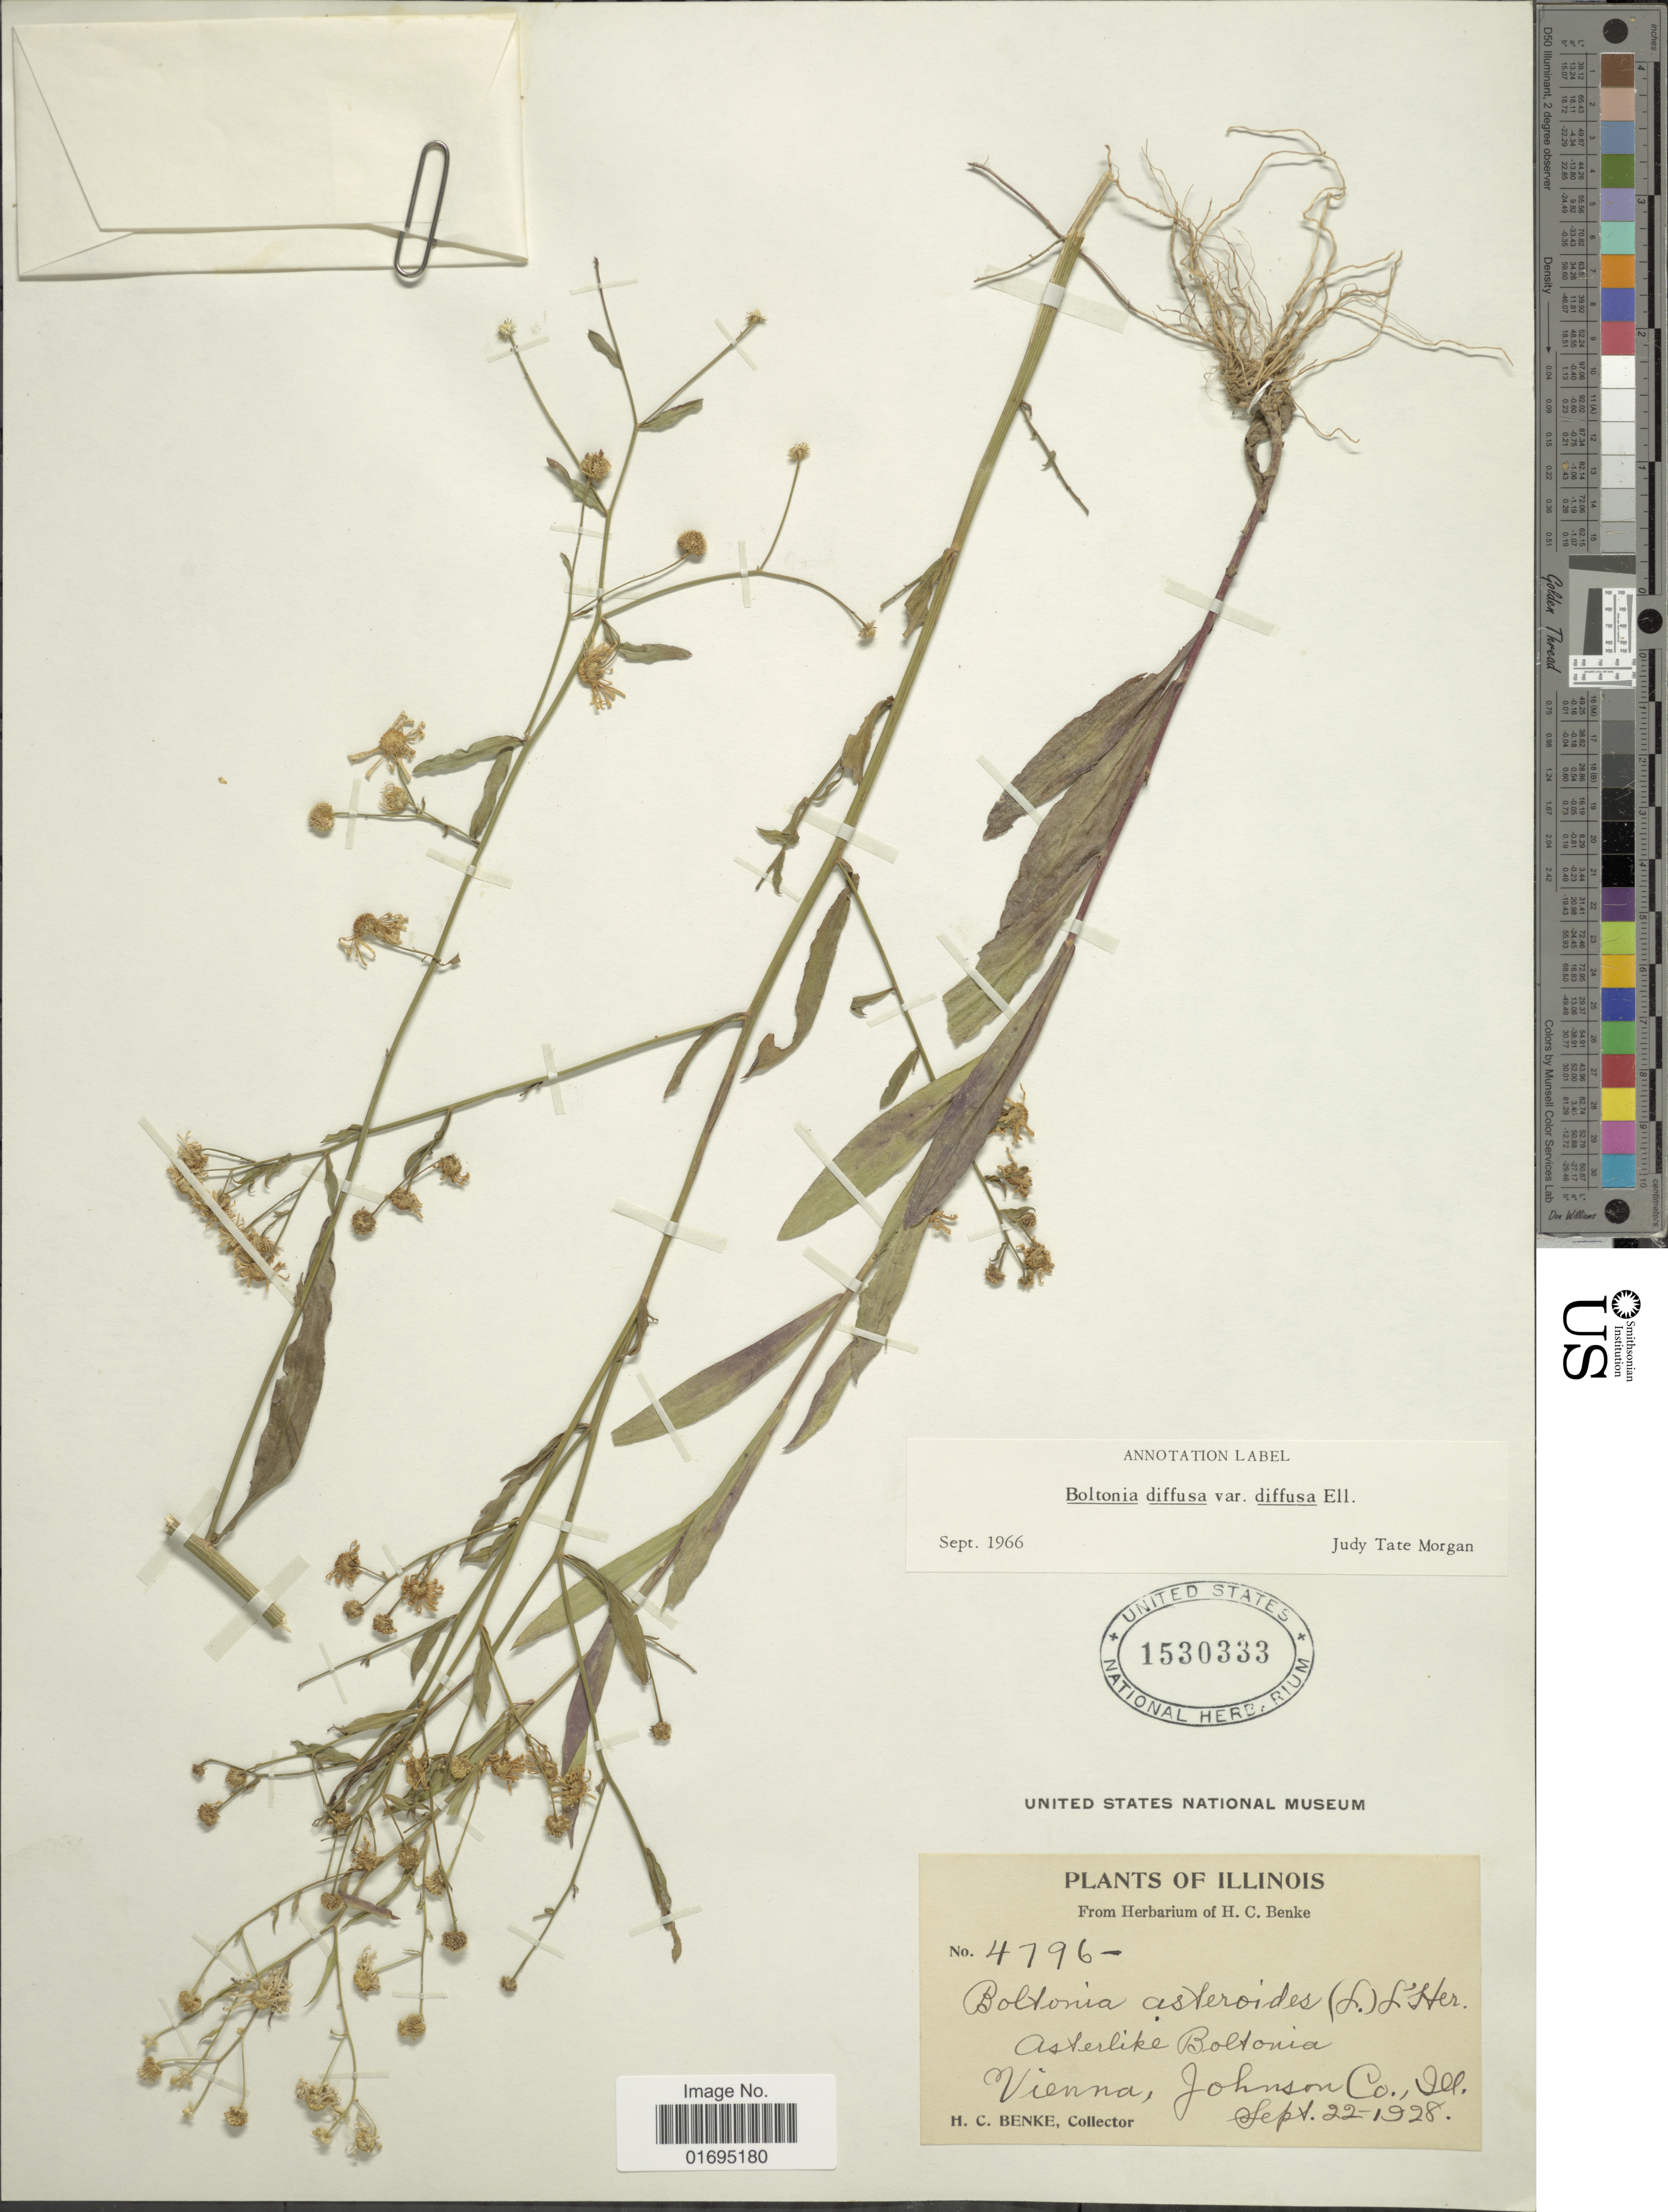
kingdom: Plantae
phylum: Tracheophyta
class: Magnoliopsida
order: Asterales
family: Asteraceae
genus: Boltonia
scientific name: Boltonia diffusa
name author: Elliott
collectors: H. Benke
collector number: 4796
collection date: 1928-09-22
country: United States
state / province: Illinois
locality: Vienna, Johnson Co.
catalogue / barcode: US 1530333